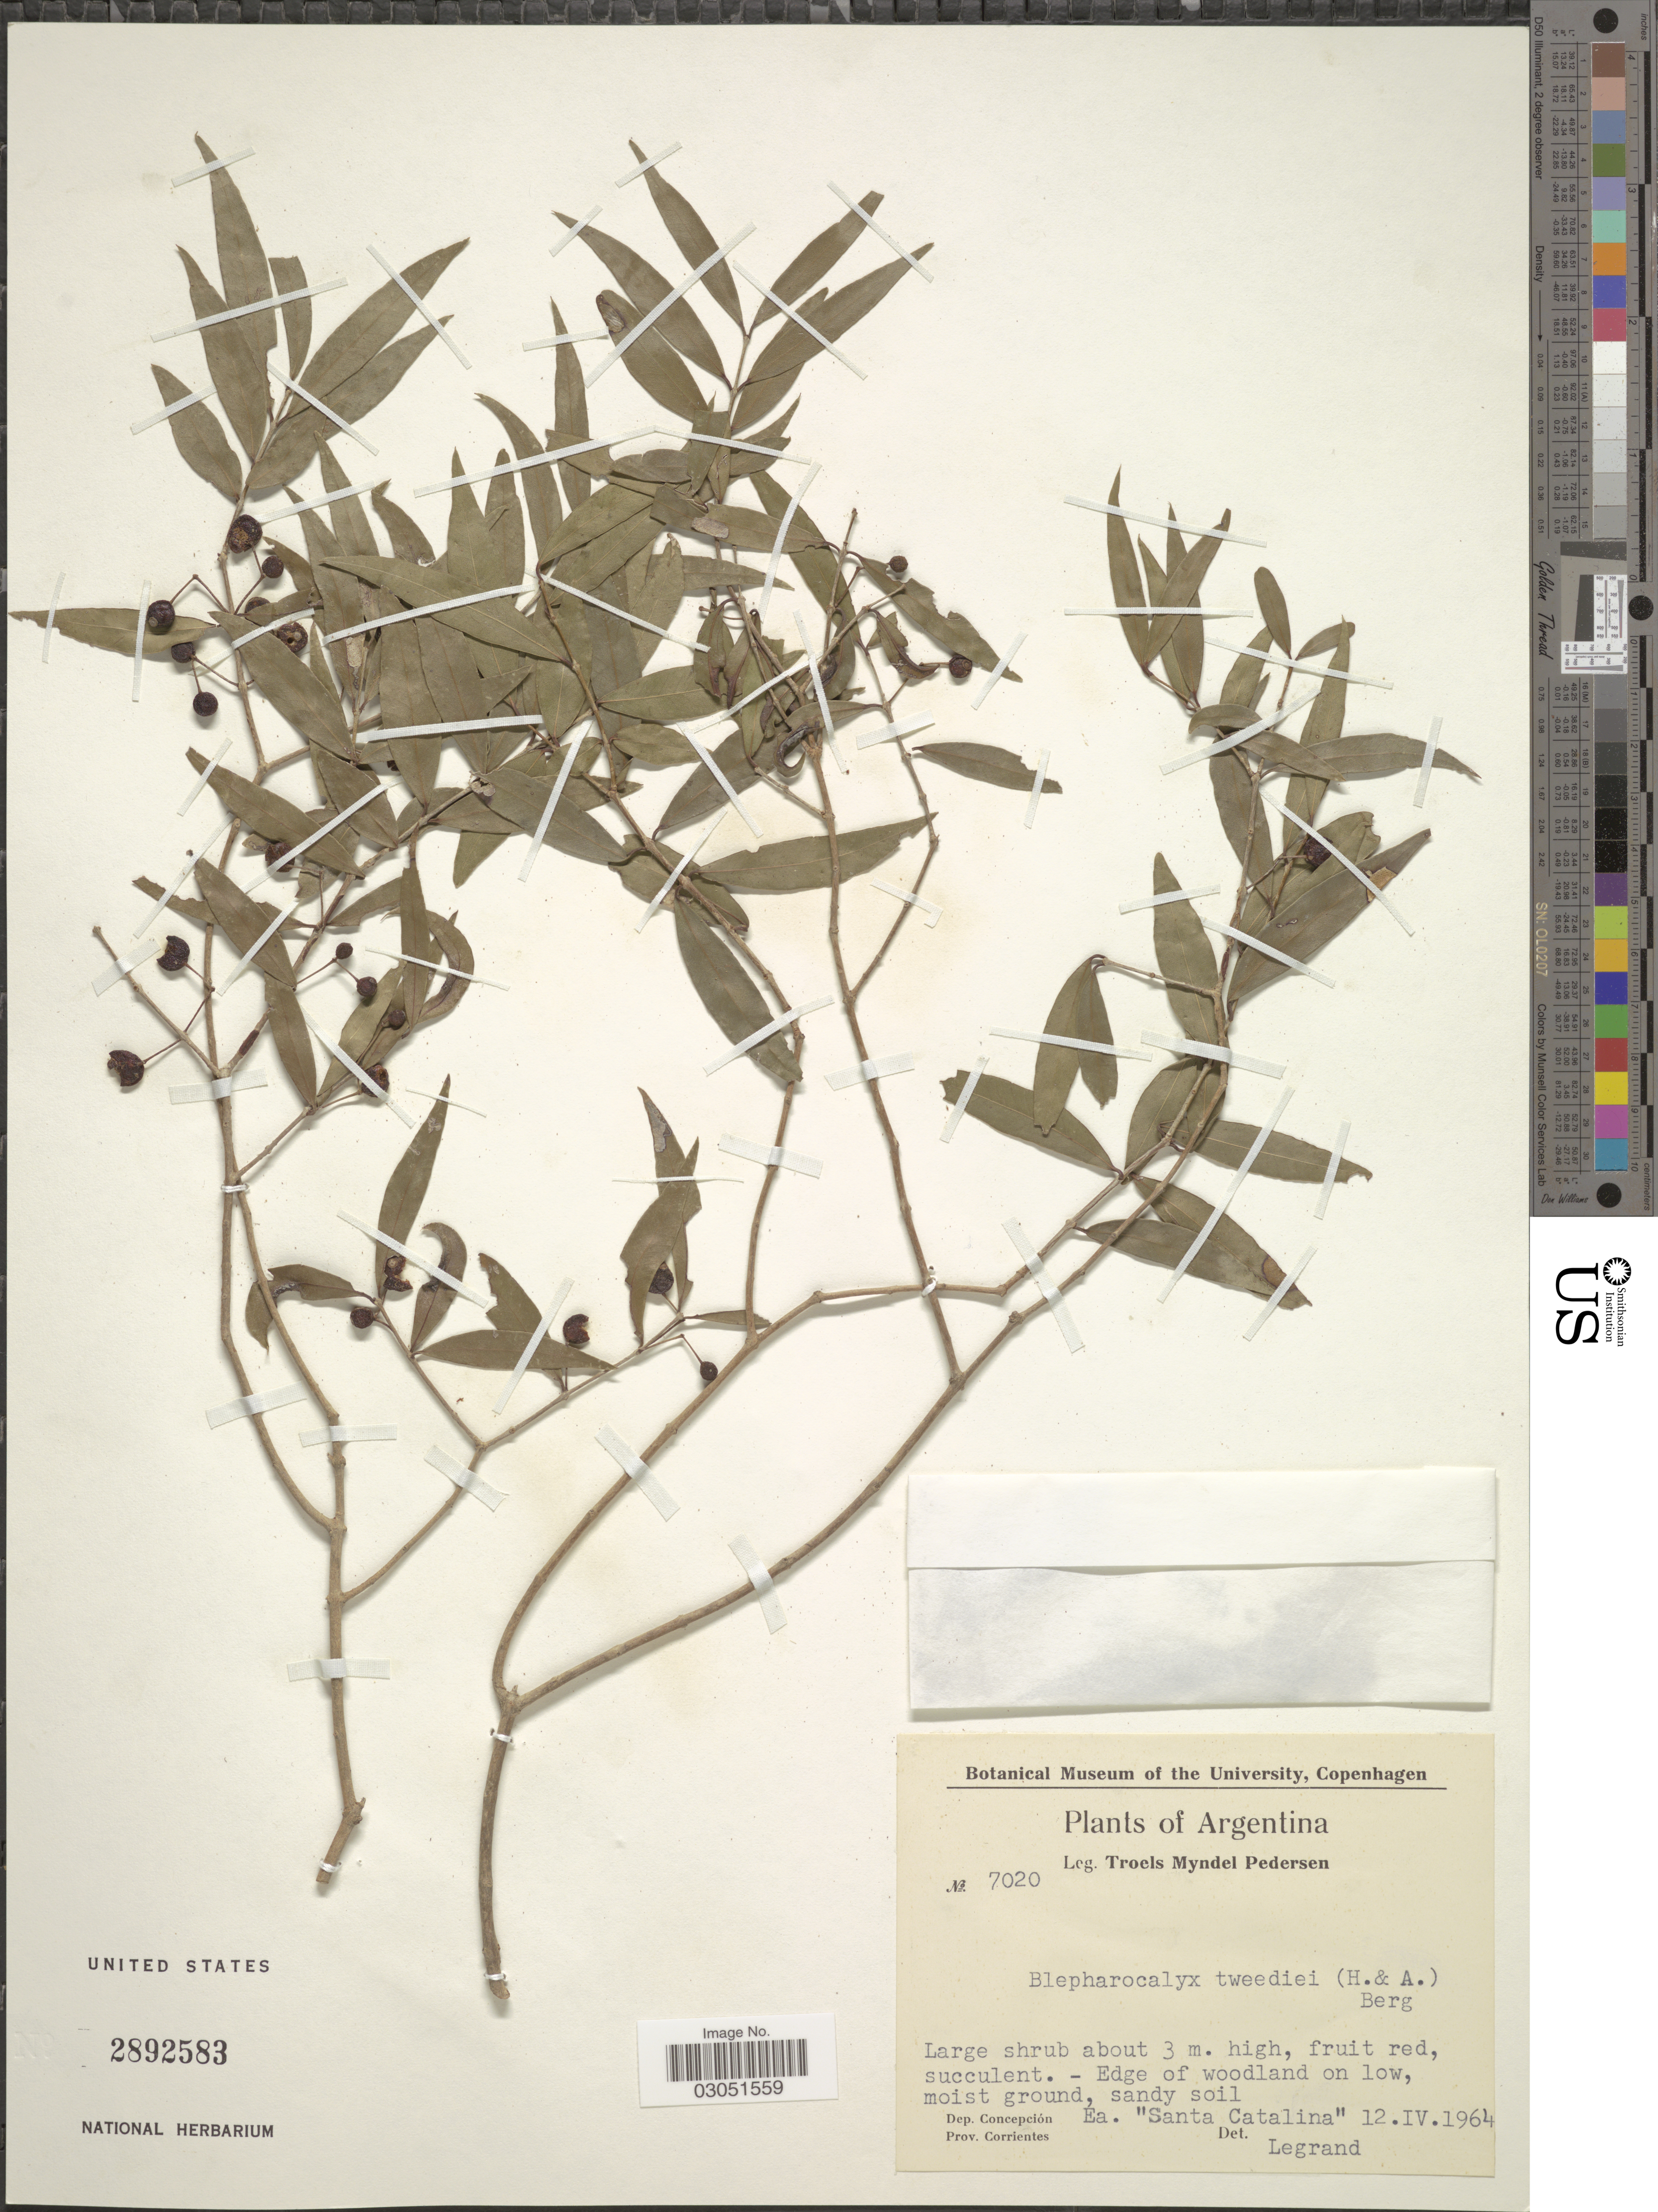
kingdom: Plantae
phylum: Tracheophyta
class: Magnoliopsida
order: Myrtales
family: Myrtaceae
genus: Blepharocalyx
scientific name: Blepharocalyx salicifolius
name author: (Kunth) O. Berg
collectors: T. Pederson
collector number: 7020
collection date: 1964-04-12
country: Argentina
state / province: Corrientes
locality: Dep. Concepción, Ea. "Santa Catalina".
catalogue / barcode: US 2892583